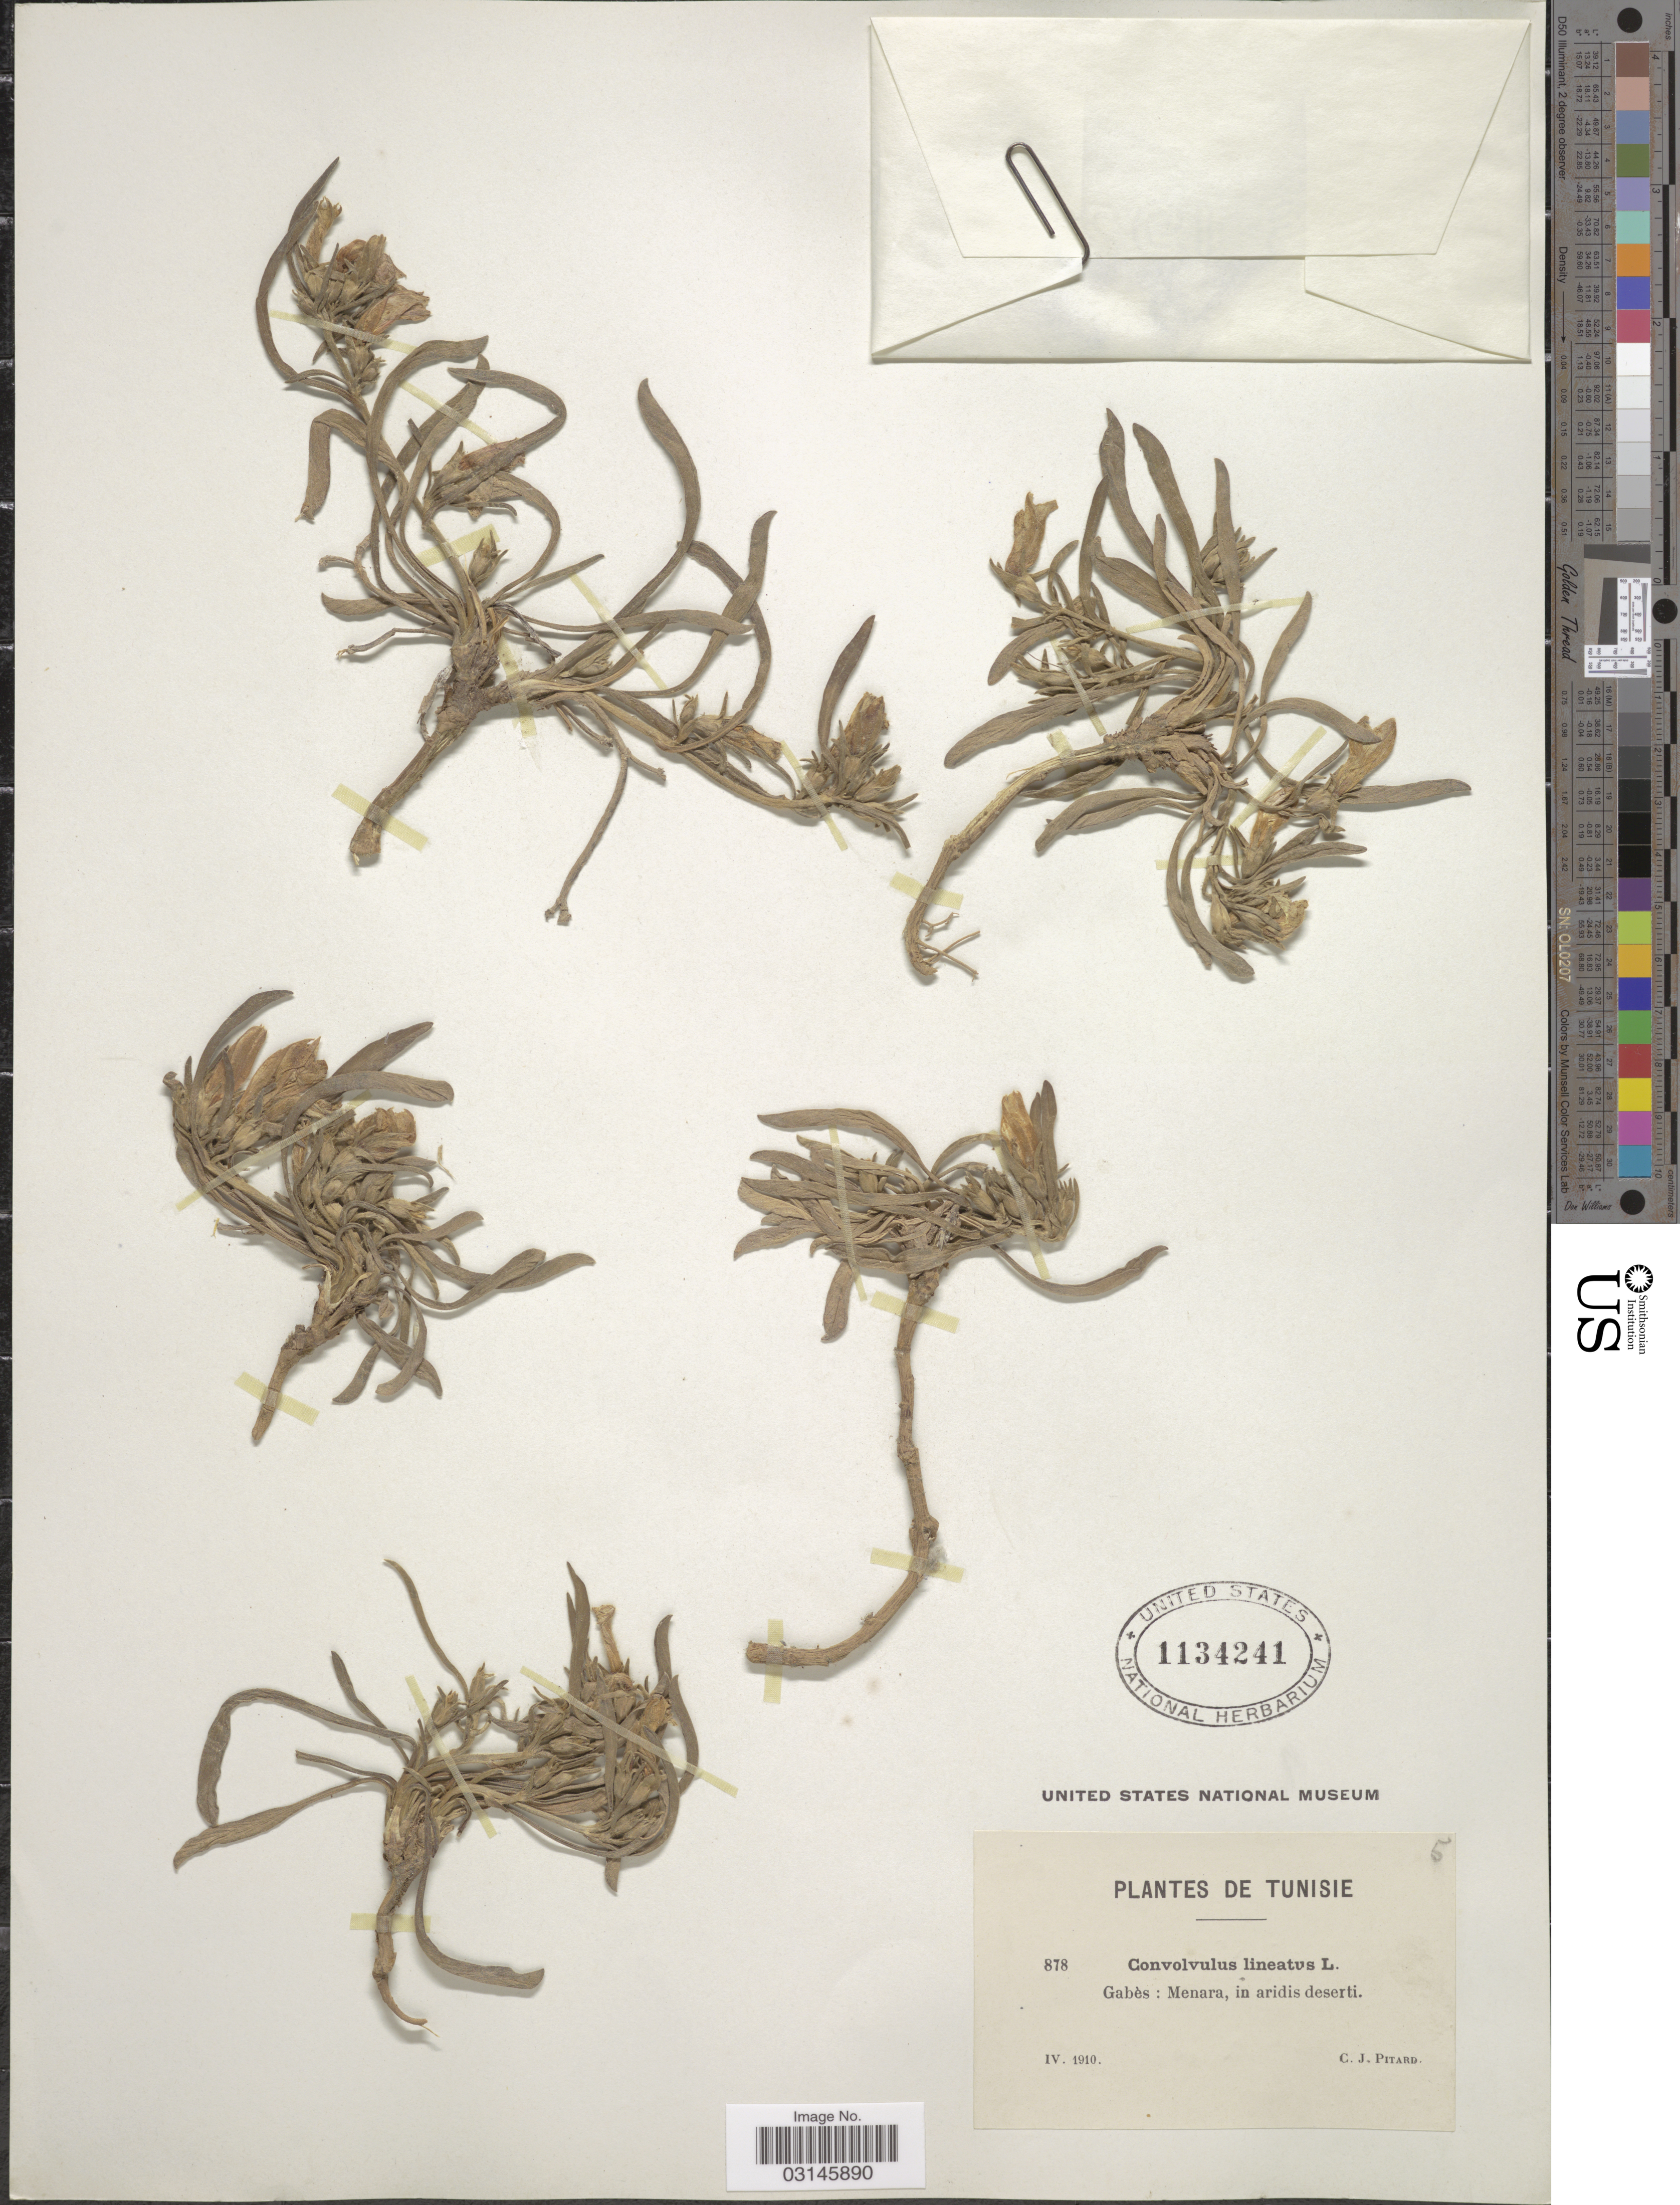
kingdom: Plantae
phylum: Tracheophyta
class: Magnoliopsida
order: Solanales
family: Convolvulaceae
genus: Convolvulus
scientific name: Convolvulus lanatus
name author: Vahl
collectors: C. Pitard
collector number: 878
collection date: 1910-04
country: Tunisia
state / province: Gabès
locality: Menara, in aridis deserti.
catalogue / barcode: US 1134241